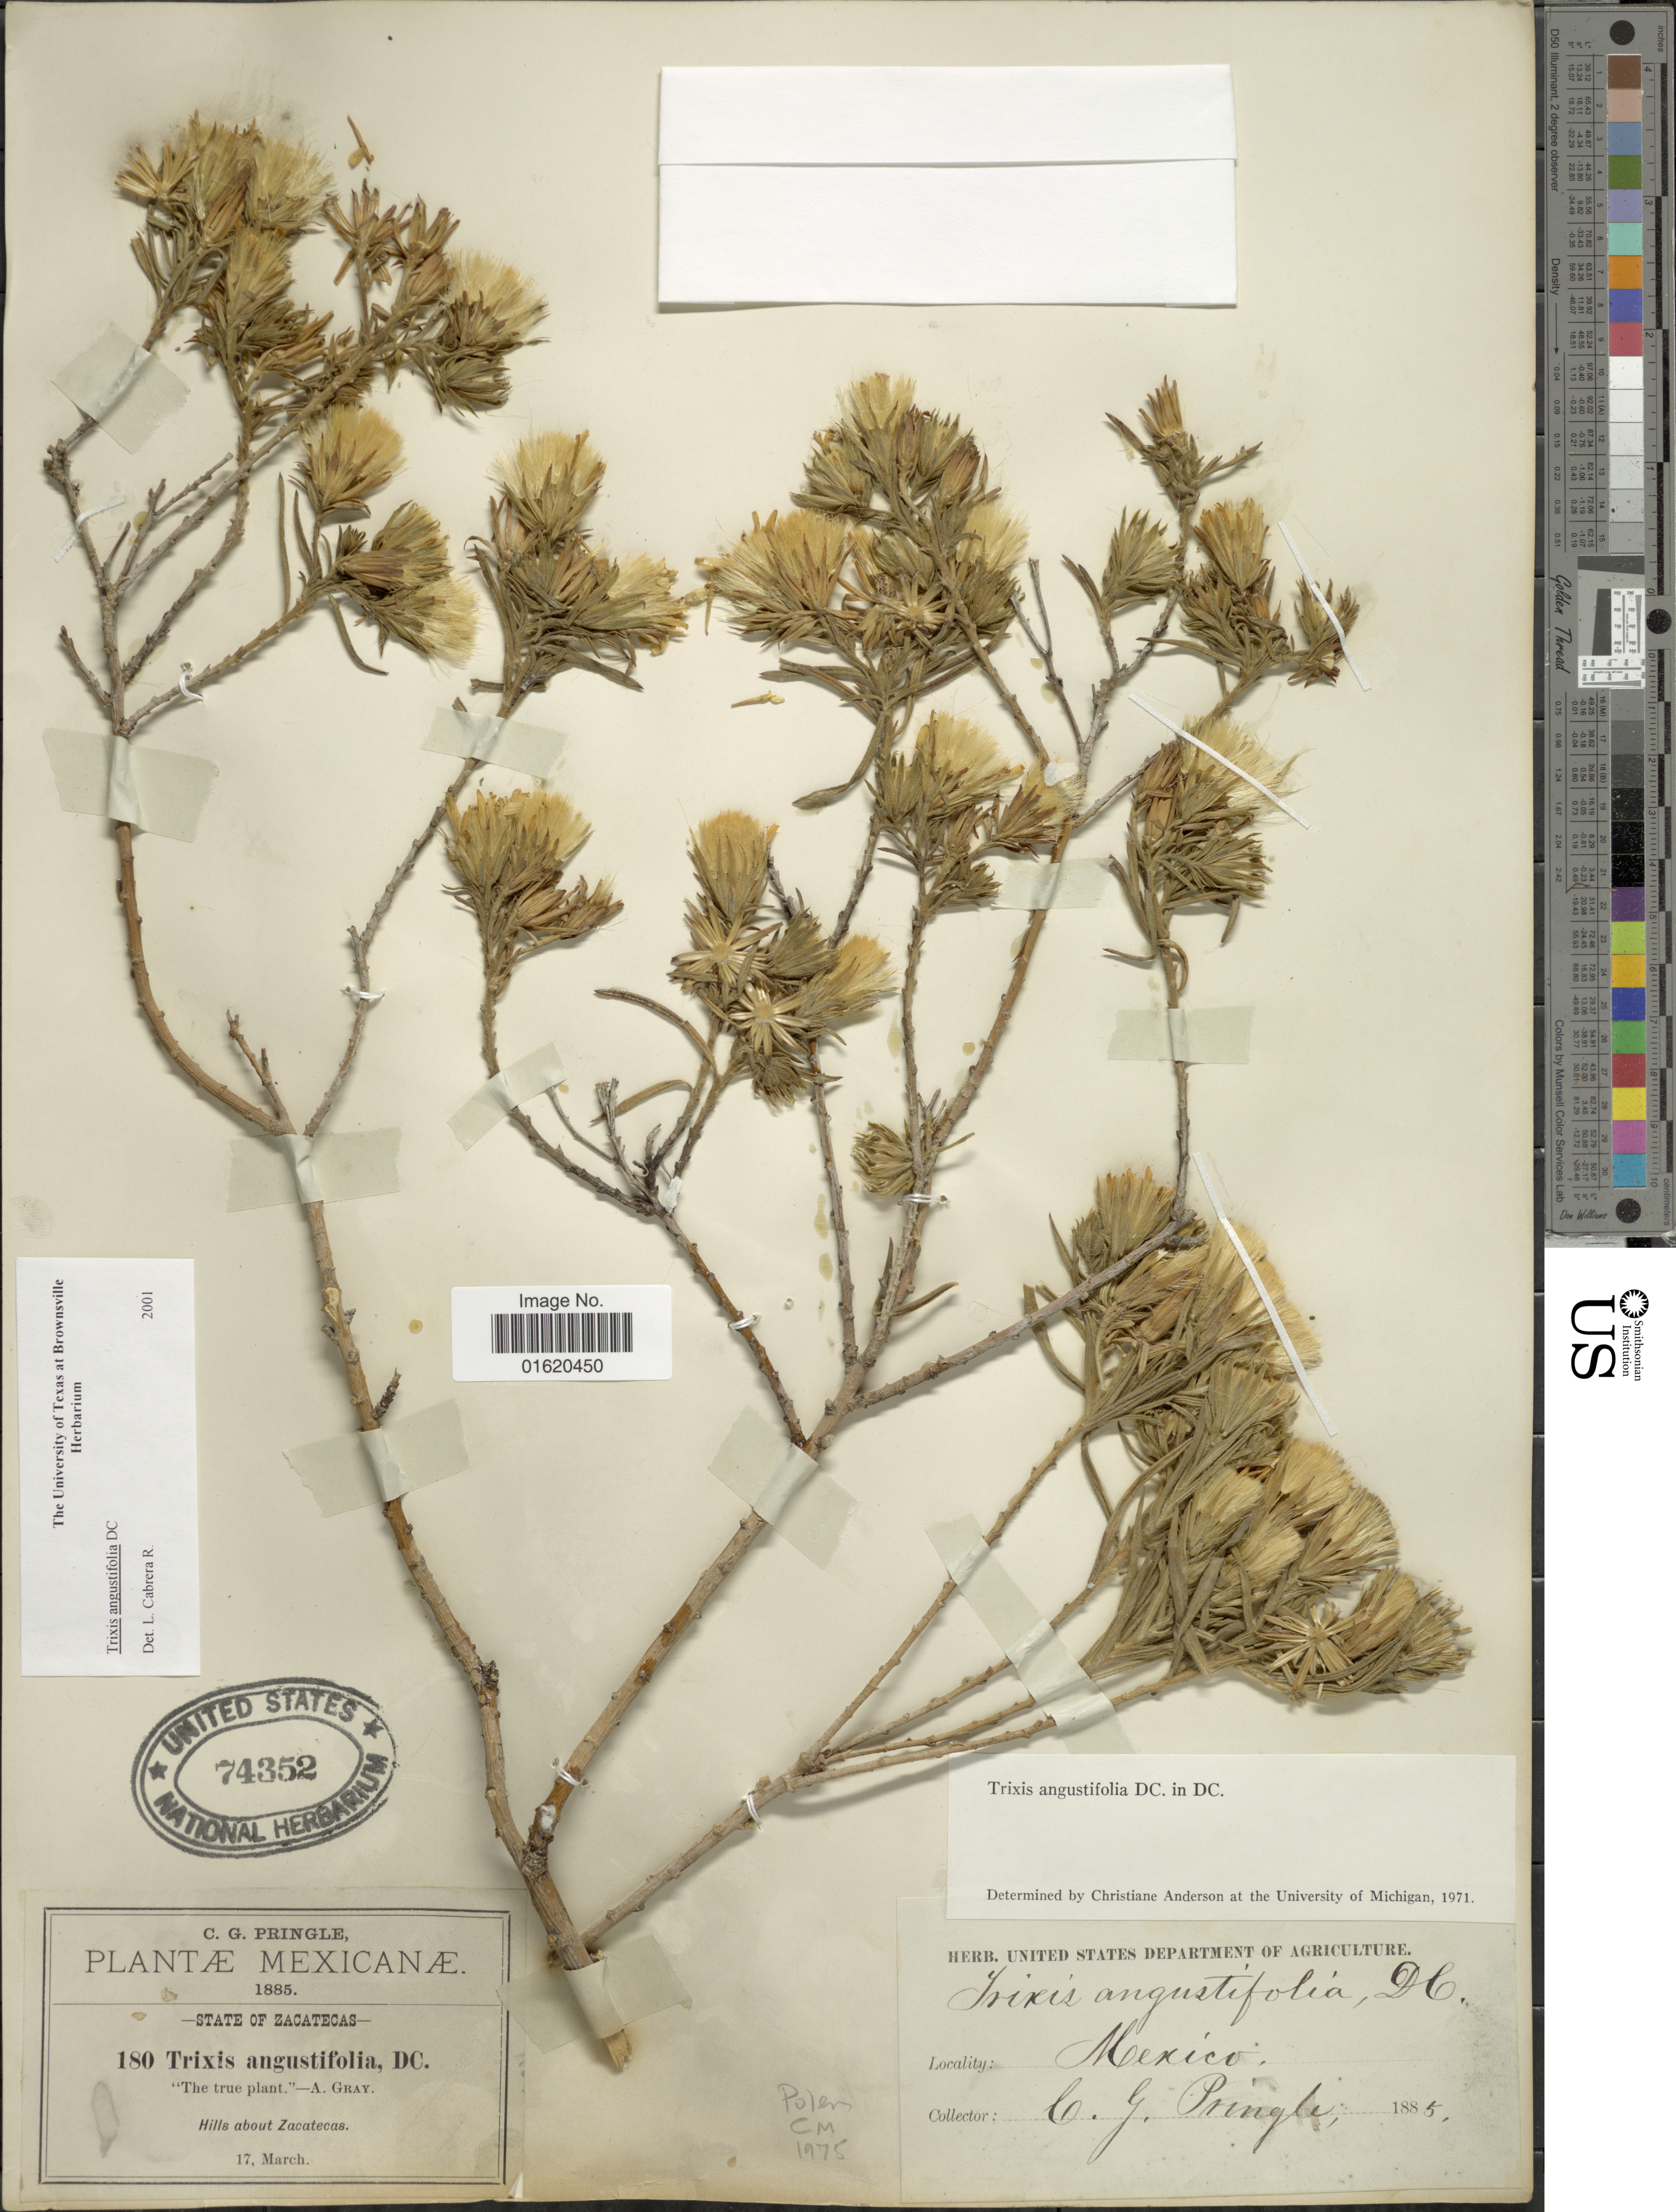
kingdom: Plantae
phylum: Tracheophyta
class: Magnoliopsida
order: Asterales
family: Asteraceae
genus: Trixis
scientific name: Trixis angustifolia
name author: DC.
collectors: C. G. Pringle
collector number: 180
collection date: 1885-03-17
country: Mexico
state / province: Zacatecas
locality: Hills about Zacatecas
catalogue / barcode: US 74352